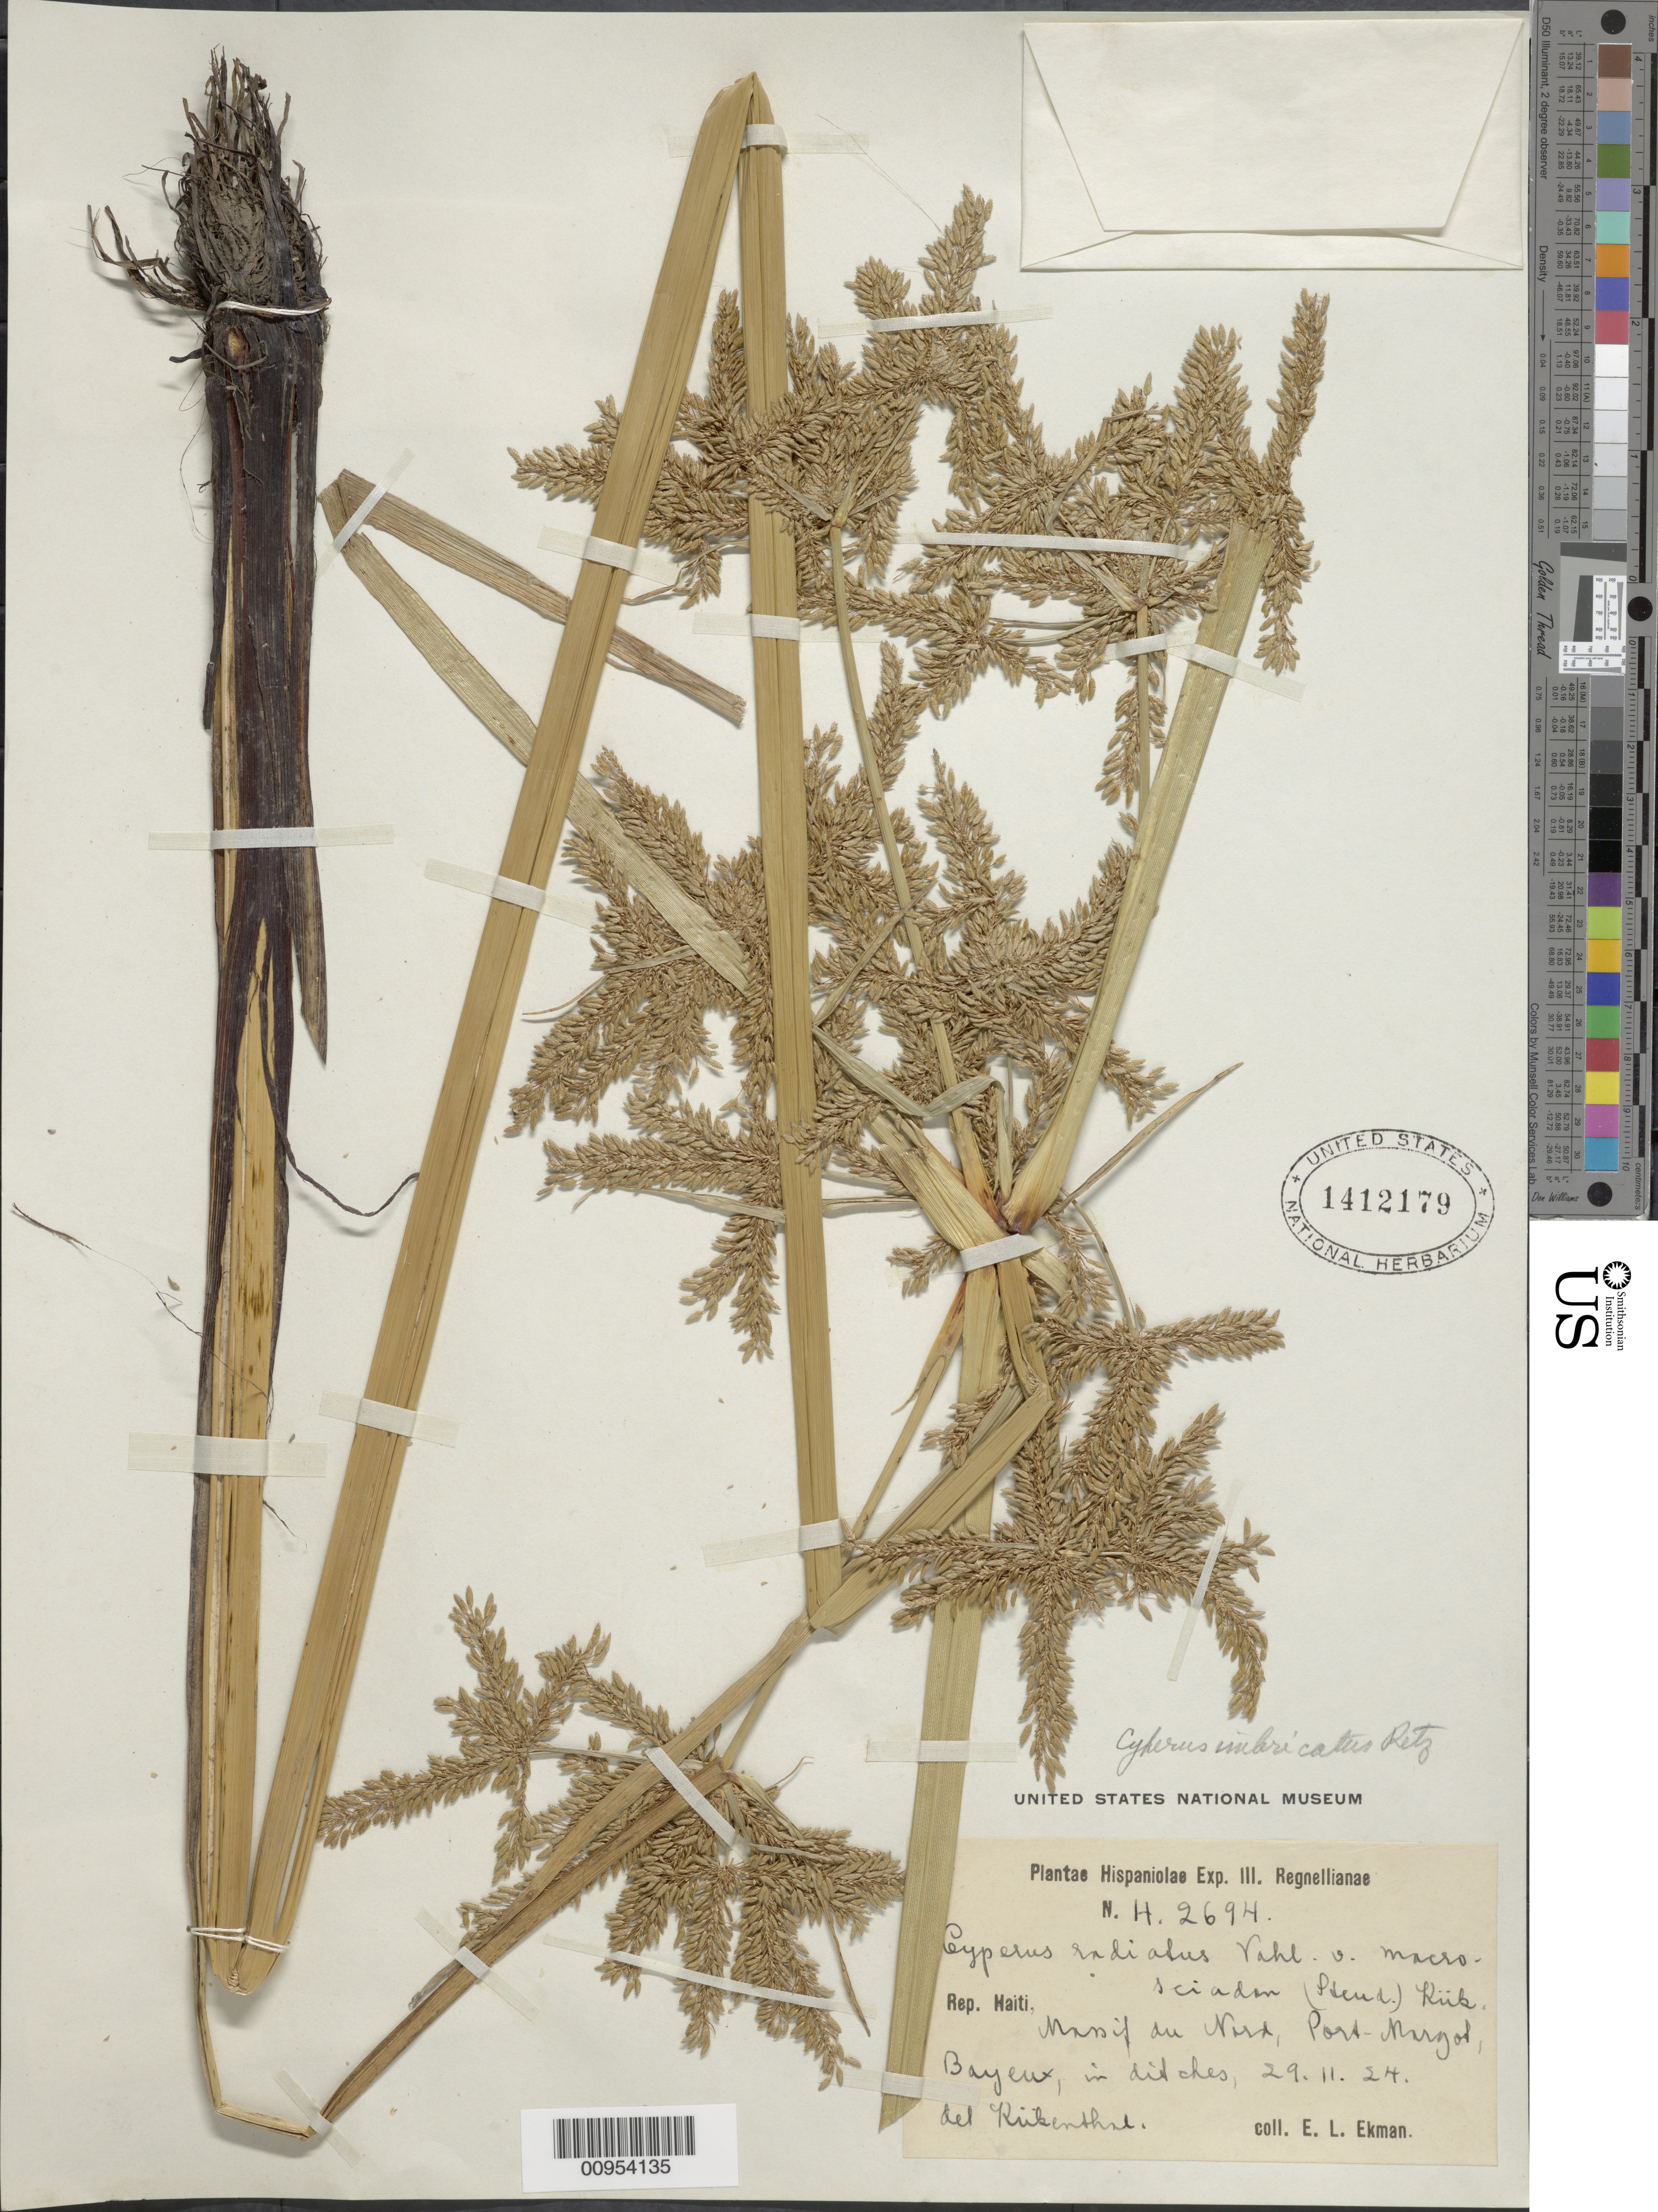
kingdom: Plantae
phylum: Tracheophyta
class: Liliopsida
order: Poales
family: Cyperaceae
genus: Cyperus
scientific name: Cyperus imbricatus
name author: Retz.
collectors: E. L. Ekman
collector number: H 2694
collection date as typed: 29 Nov 1924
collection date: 1924-11-29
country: Haiti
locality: Massif du Nort, Port Margot, Bayeux, ditches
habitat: In ditches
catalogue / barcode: US 1412179